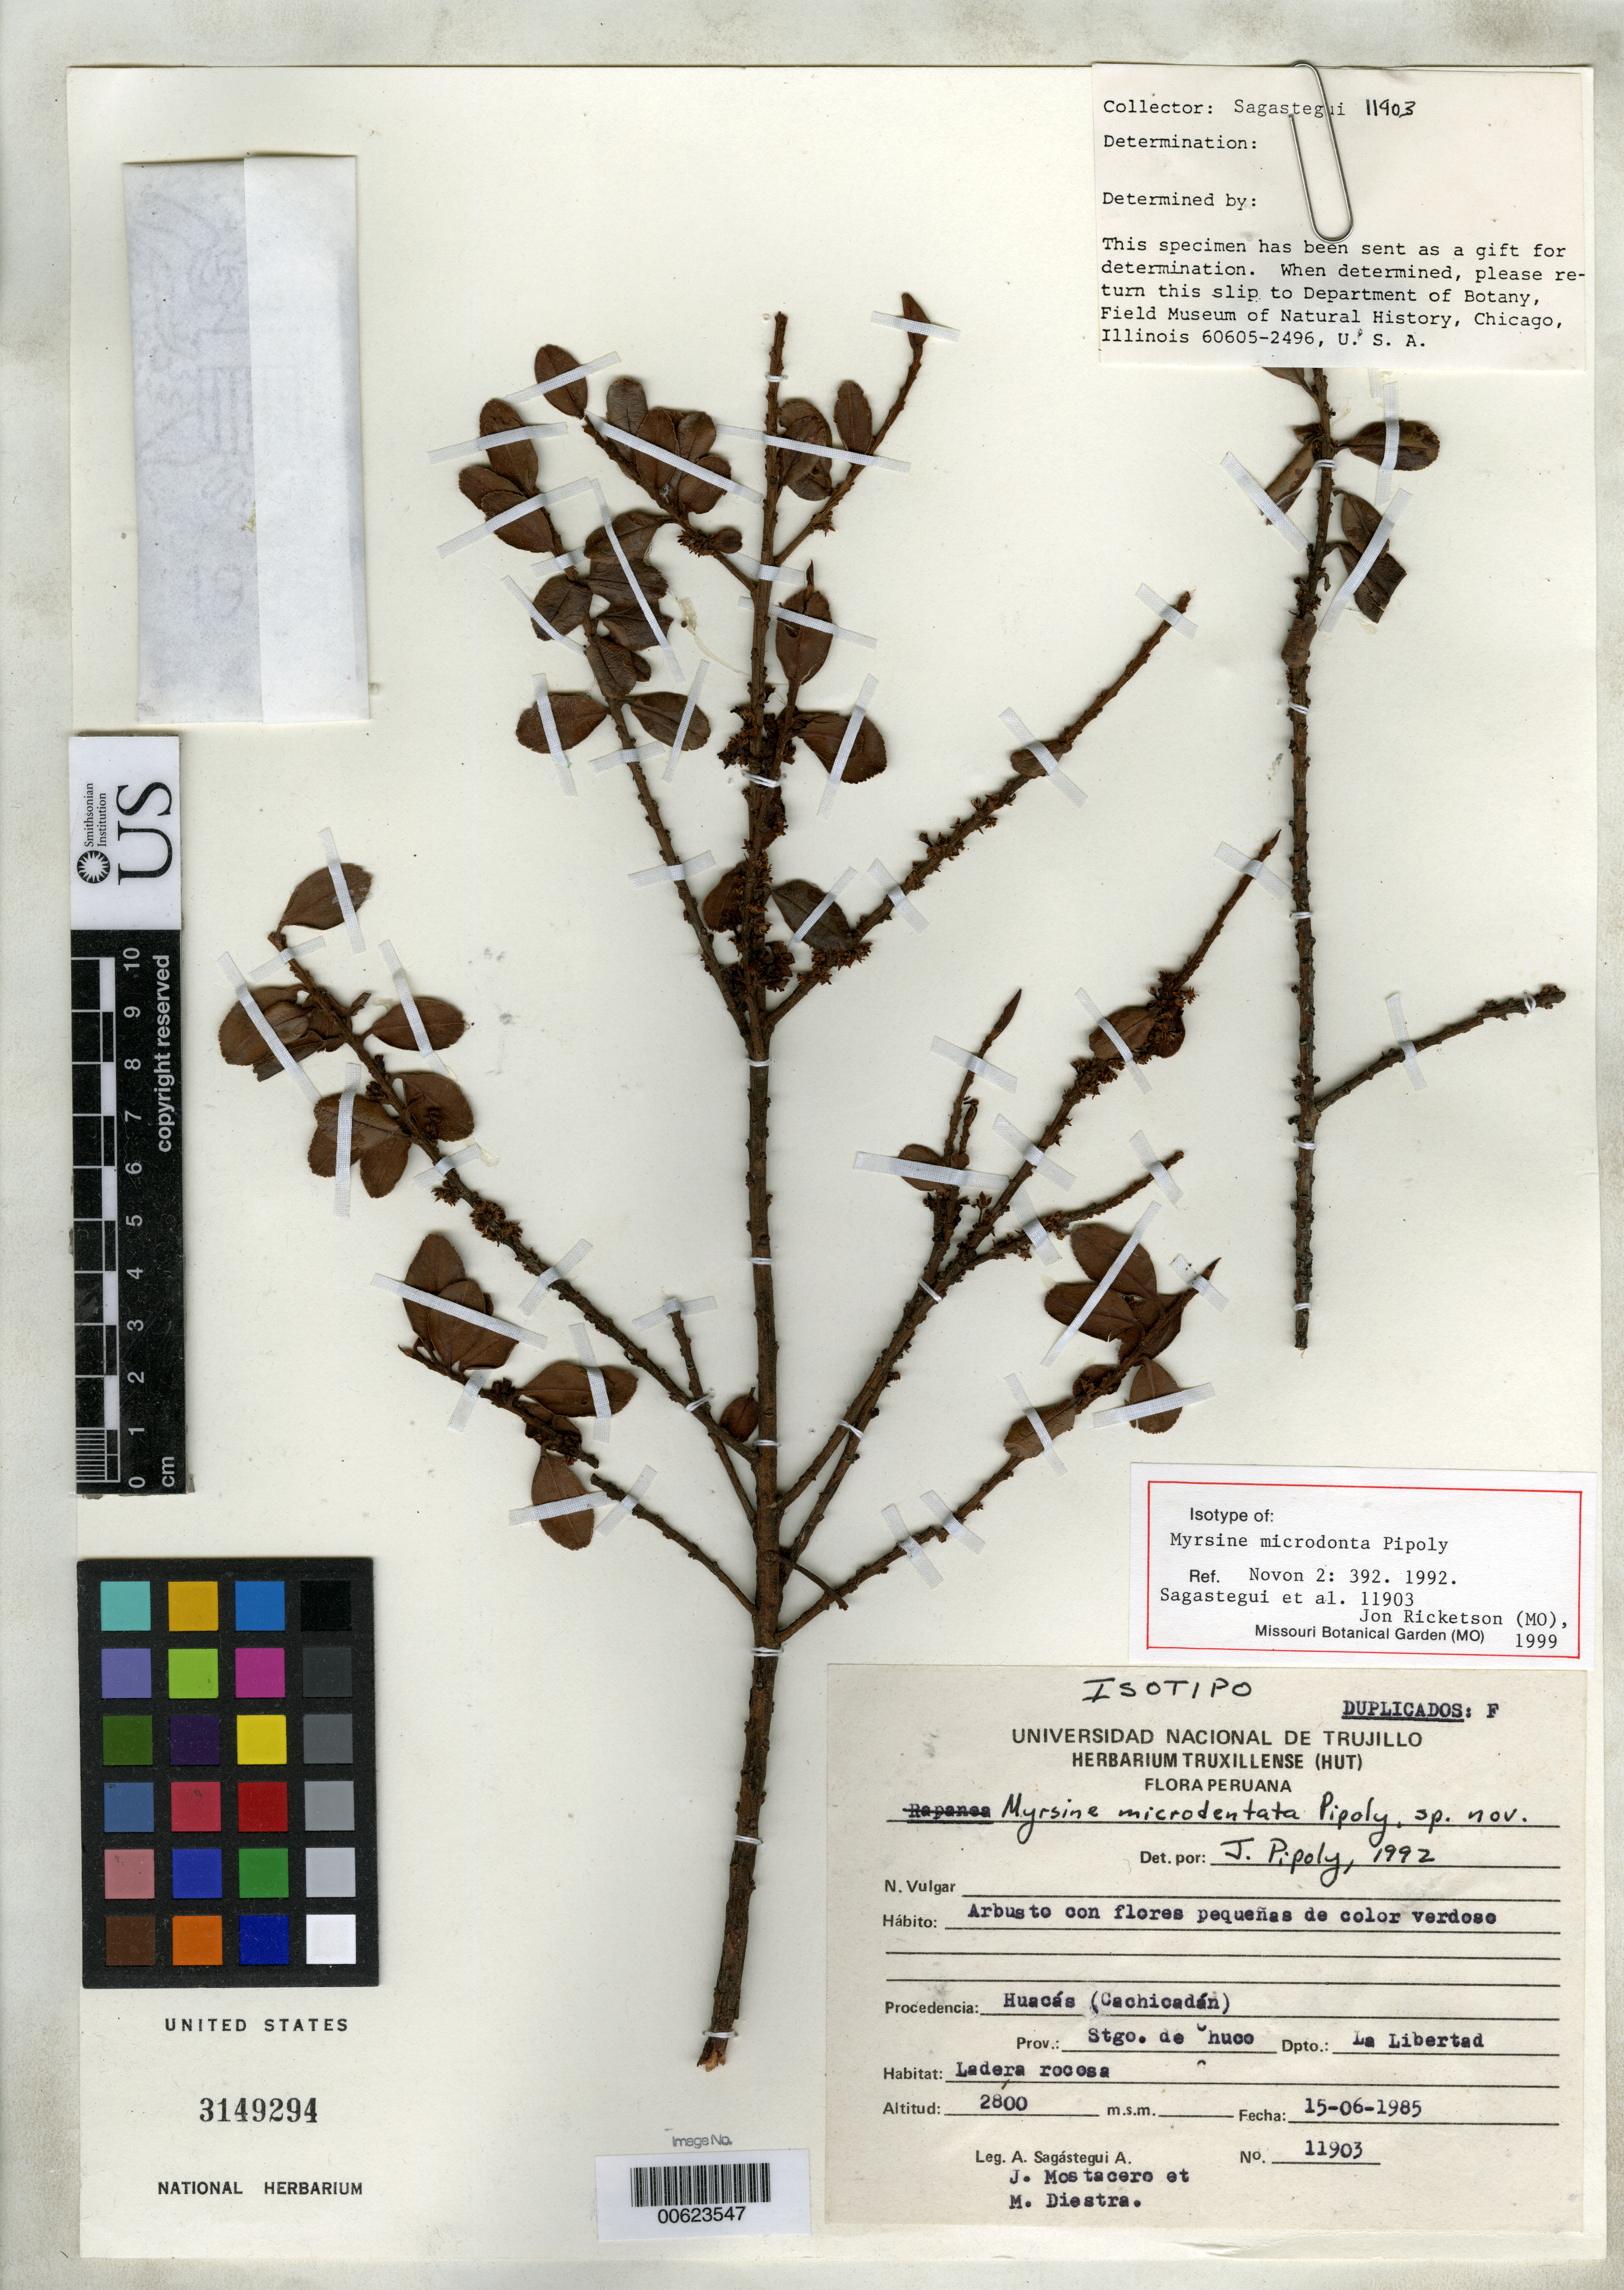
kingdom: Plantae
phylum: Tracheophyta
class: Magnoliopsida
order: Ericales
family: Primulaceae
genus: Myrsine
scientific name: Myrsine microdonta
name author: Pipoly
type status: Isotype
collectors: A. Sagástegui A., J. Mostacero & M. Diestra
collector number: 11903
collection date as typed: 15 Jun 1985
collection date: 1985-06-15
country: Peru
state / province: La Libertad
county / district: Santiago de Chuco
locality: Huaca, Cachicadan.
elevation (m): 2800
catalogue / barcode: US 3149294